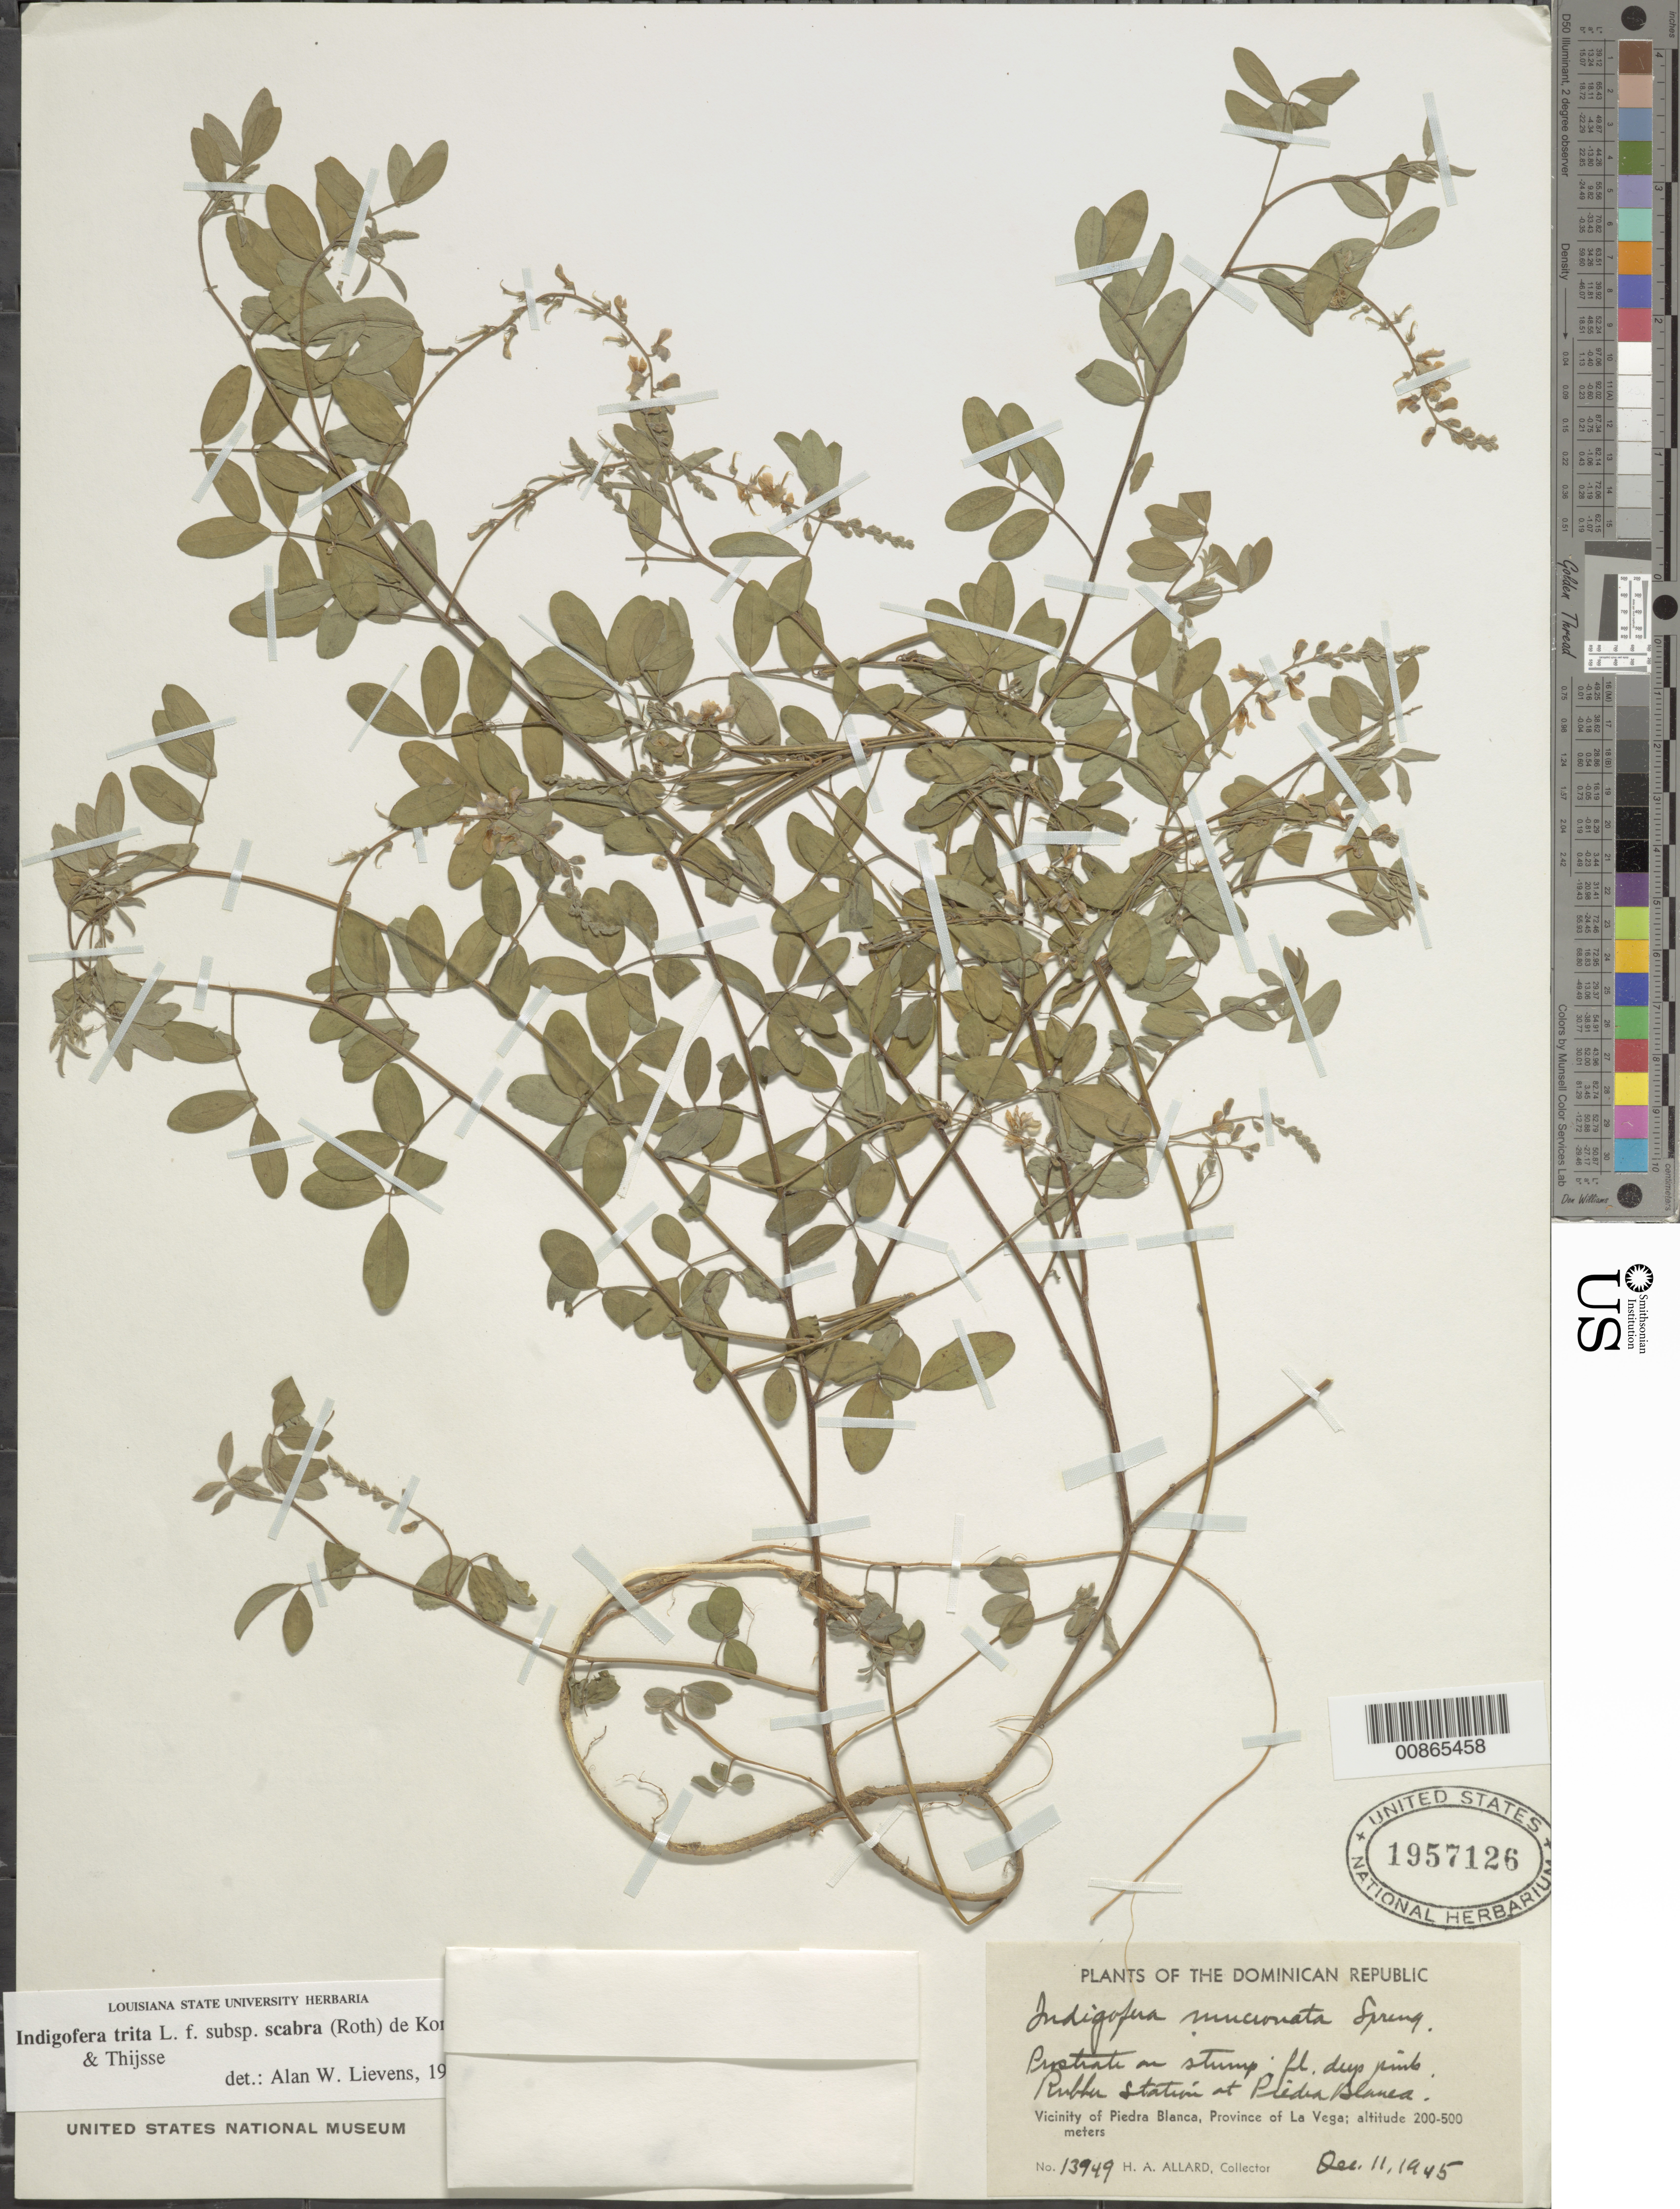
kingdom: Plantae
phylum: Tracheophyta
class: Magnoliopsida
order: Fabales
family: Fabaceae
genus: Indigofera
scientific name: Indigofera trita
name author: L. f.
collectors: H. A. Allard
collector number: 13949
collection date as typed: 11 Dec 1945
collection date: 1945-12-11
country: Dominican Republic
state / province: La Vega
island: Hispaniola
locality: Rubber Station at Piedra Blanca.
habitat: prostrate on stump.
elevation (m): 200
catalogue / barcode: US 1957126